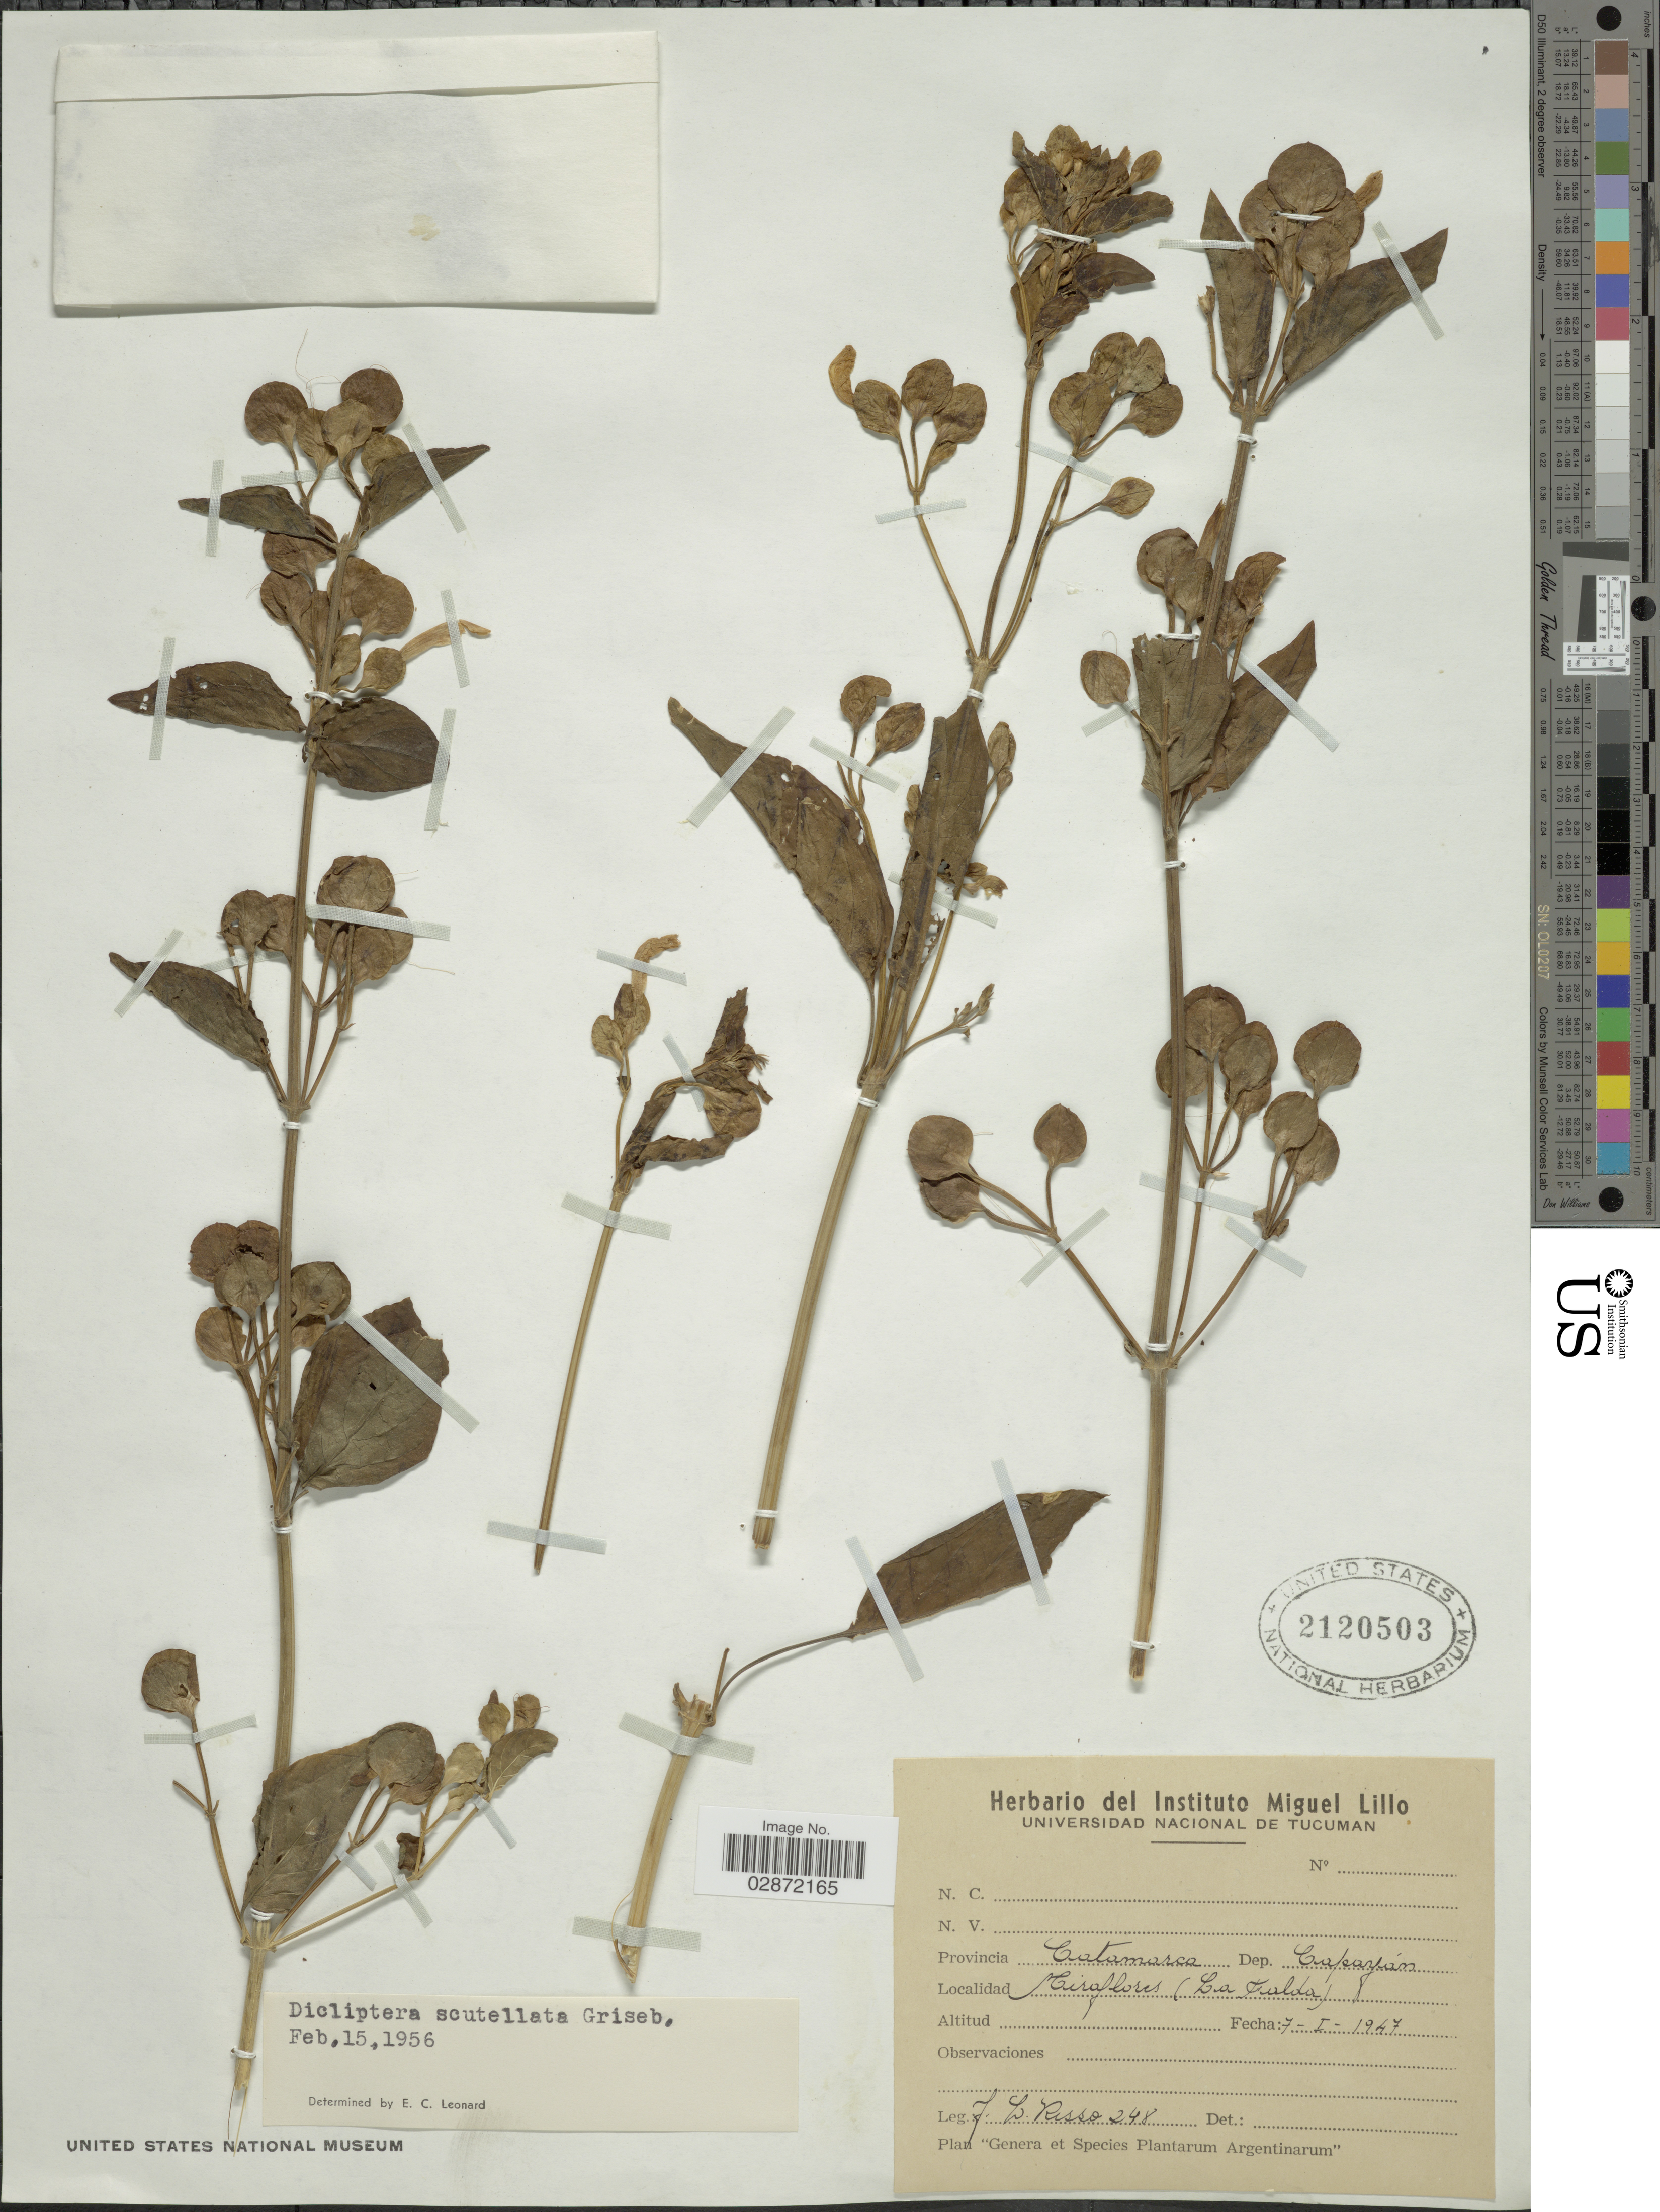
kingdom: Plantae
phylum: Tracheophyta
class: Magnoliopsida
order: Lamiales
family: Acanthaceae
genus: Dicliptera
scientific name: Dicliptera scutellata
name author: Griseb.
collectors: J. Risso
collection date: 1947-01-07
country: Argentina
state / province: Catamarca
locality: Provincia Catamarca. Dep. Capayán. Miraflores (La Falda).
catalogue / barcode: US 2120503